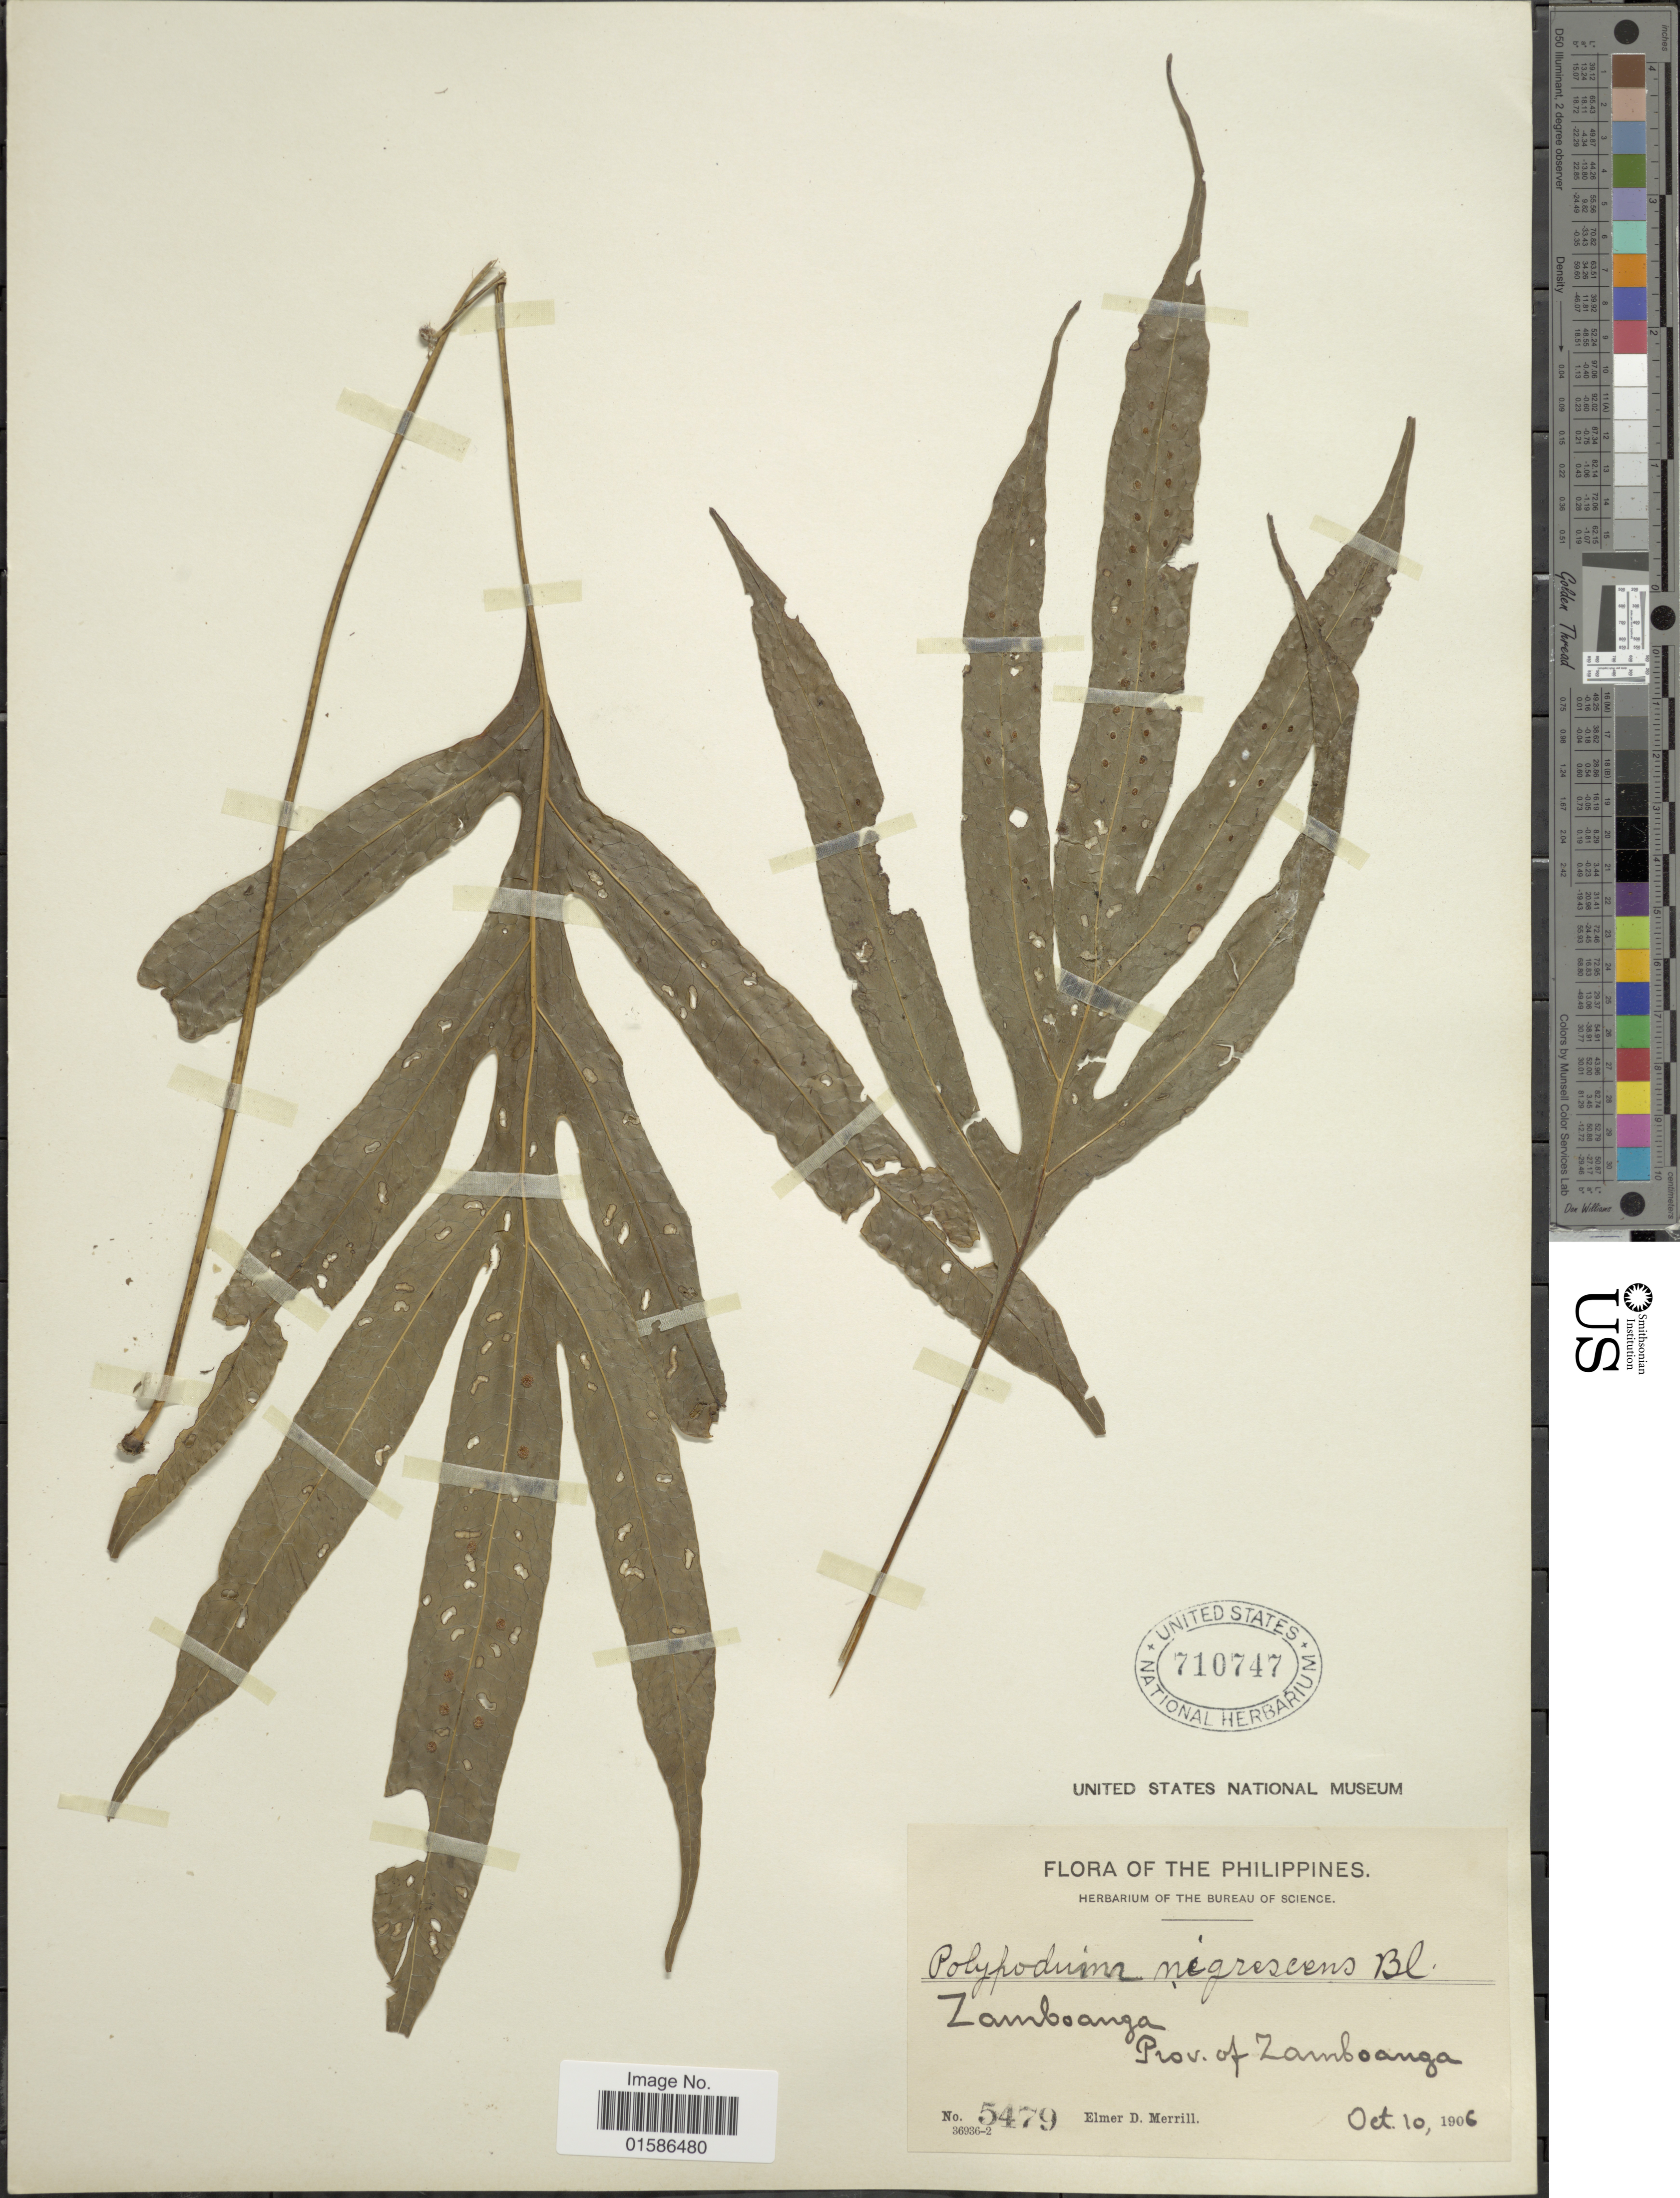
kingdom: Plantae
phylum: Tracheophyta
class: Polypodiopsida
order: Polypodiales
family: Polypodiaceae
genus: Microsorum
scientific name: Microsorum membranifolium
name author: (R. Br.) Ching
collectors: E. D. Merrill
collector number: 5479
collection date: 1906-10-10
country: Philippines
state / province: Zamboanga Peninsula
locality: Zamboanga, prov. of Zamboanga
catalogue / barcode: US 710747